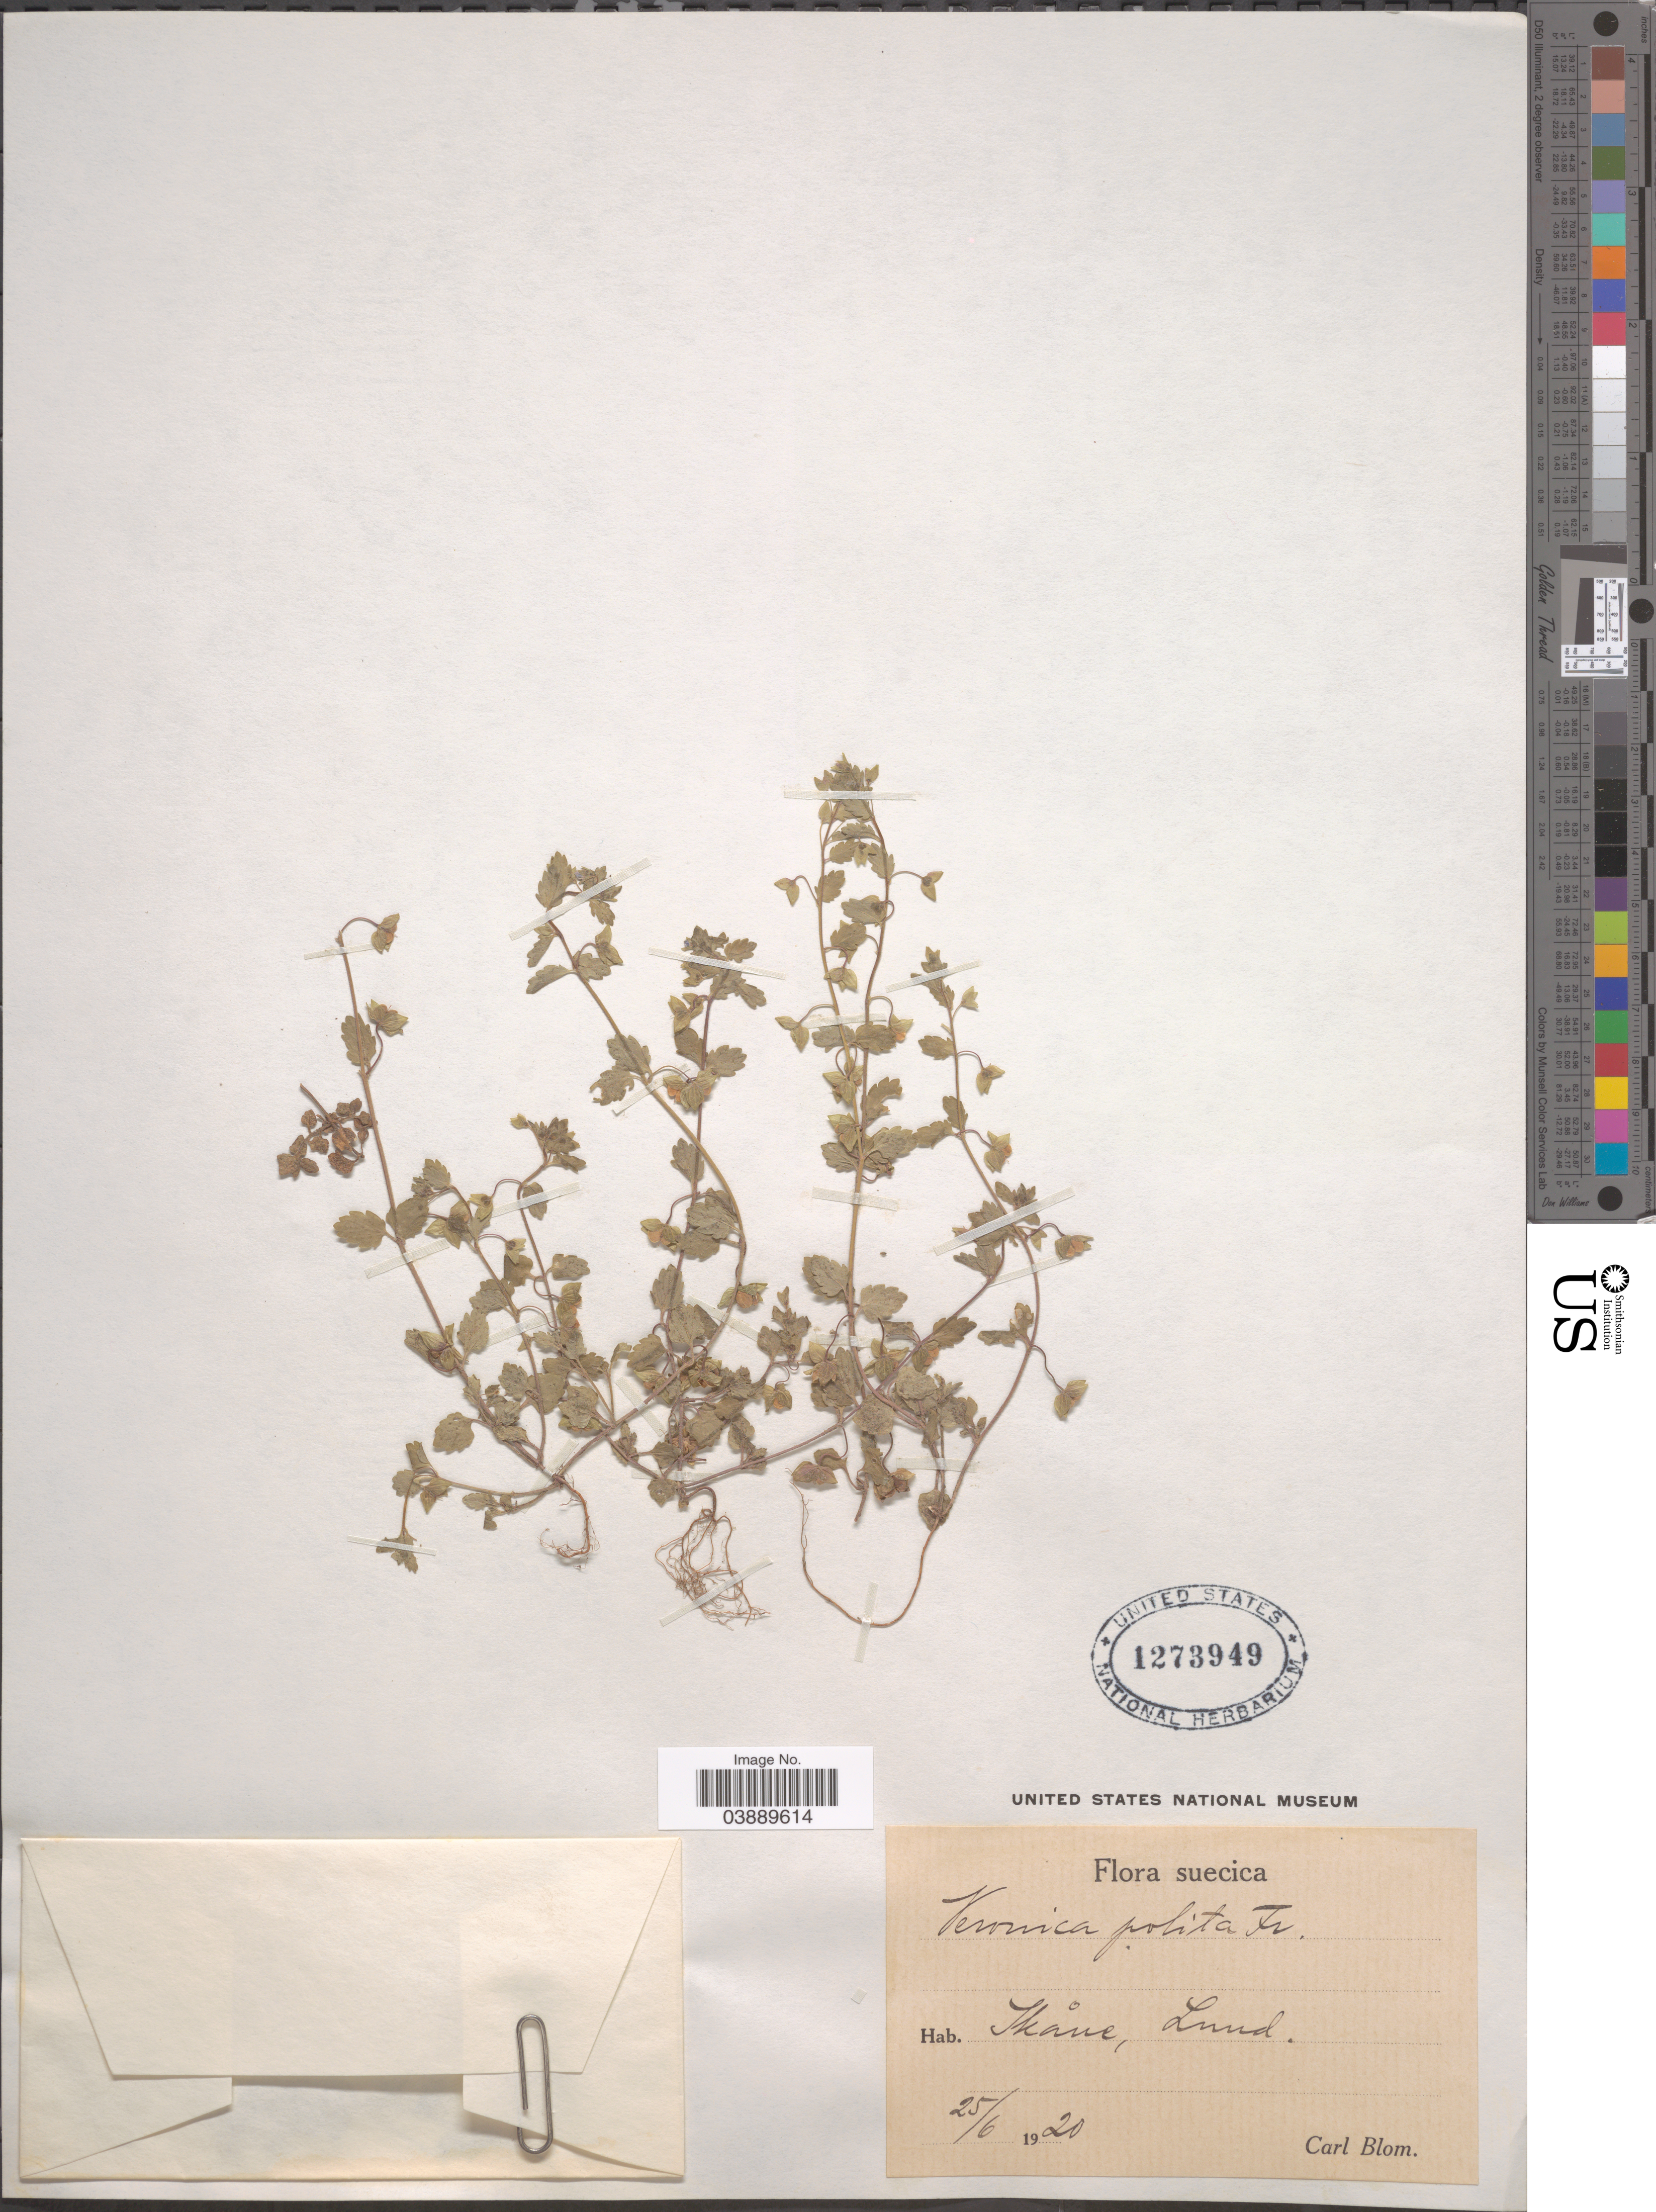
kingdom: Plantae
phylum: Tracheophyta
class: Magnoliopsida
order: Lamiales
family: Plantaginaceae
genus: Veronica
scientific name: Veronica polita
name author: Fr.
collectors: C. Blom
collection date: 1920-06-25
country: Sweden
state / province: Skåne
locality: Lund.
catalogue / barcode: US 1273949